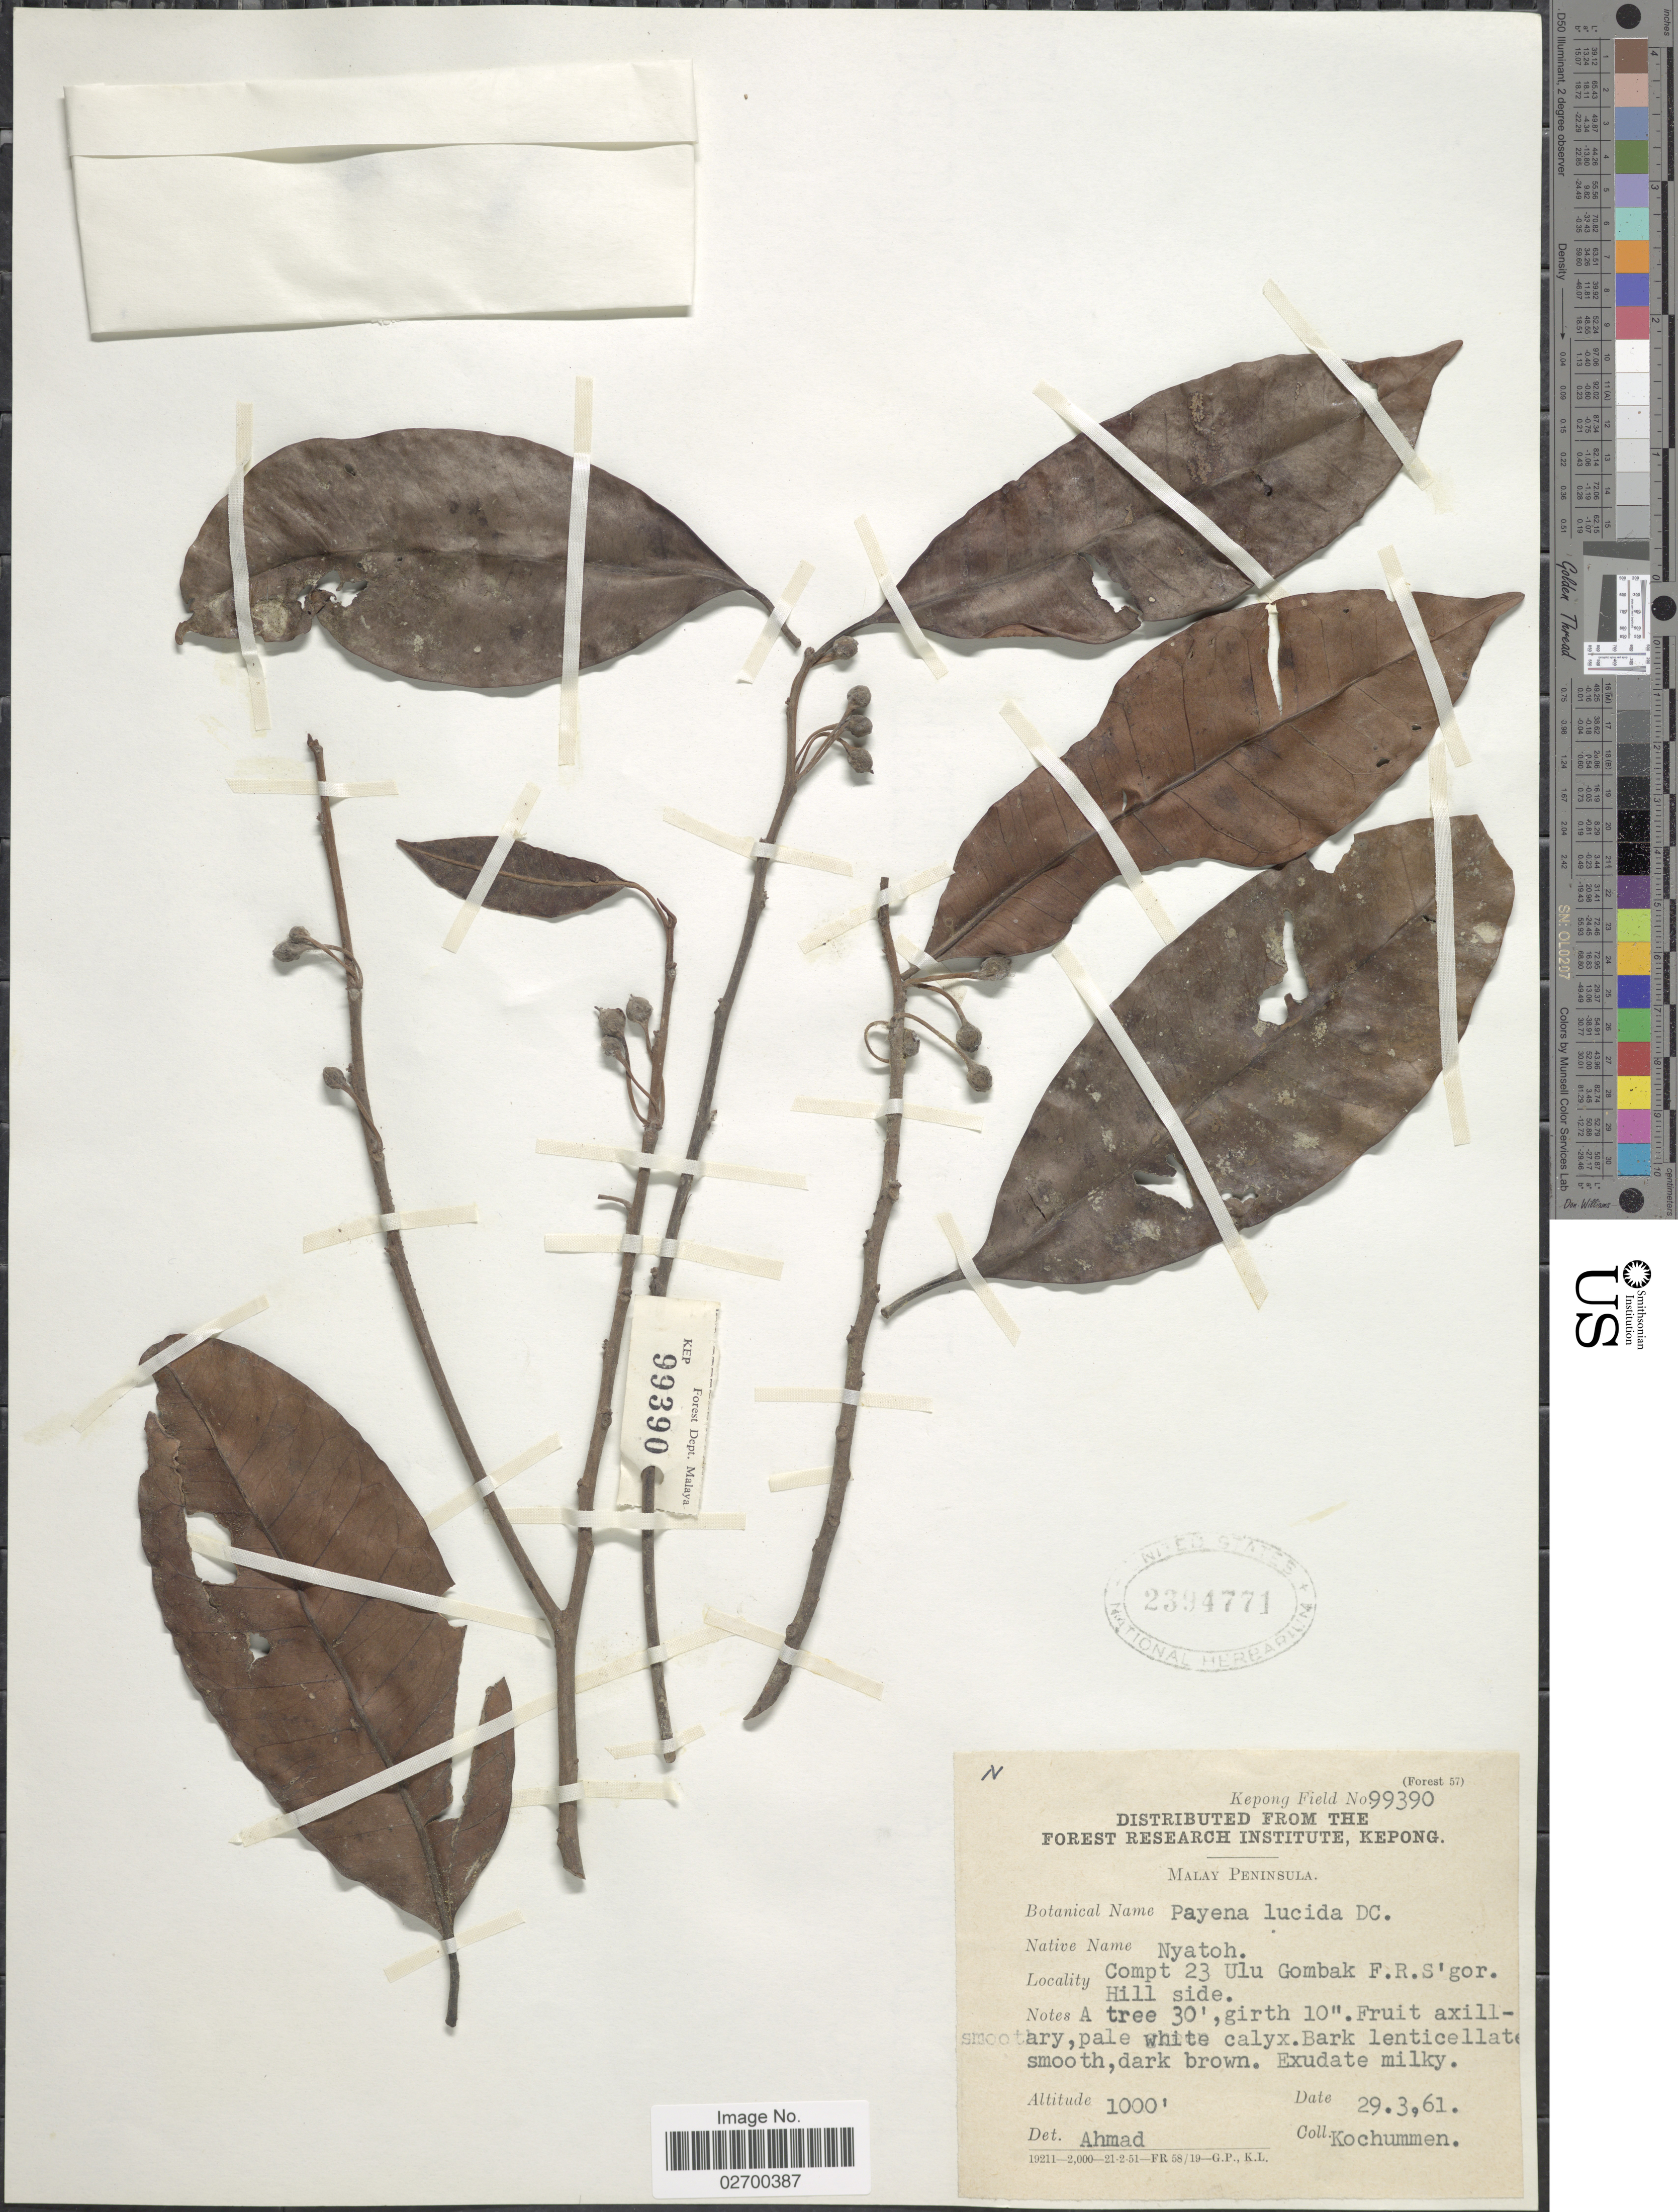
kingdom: Plantae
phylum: Tracheophyta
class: Magnoliopsida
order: Ericales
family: Sapotaceae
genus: Payena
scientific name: Payena lucida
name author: A. DC.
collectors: Kochummen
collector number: Kepong Field 99390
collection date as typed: Transcribed d/m/y: 29/3/61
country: Malaysia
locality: Malay Peninsula. Compt 23 Ulu Gombak F.R.S.'gor.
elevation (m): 305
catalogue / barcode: US 2394771